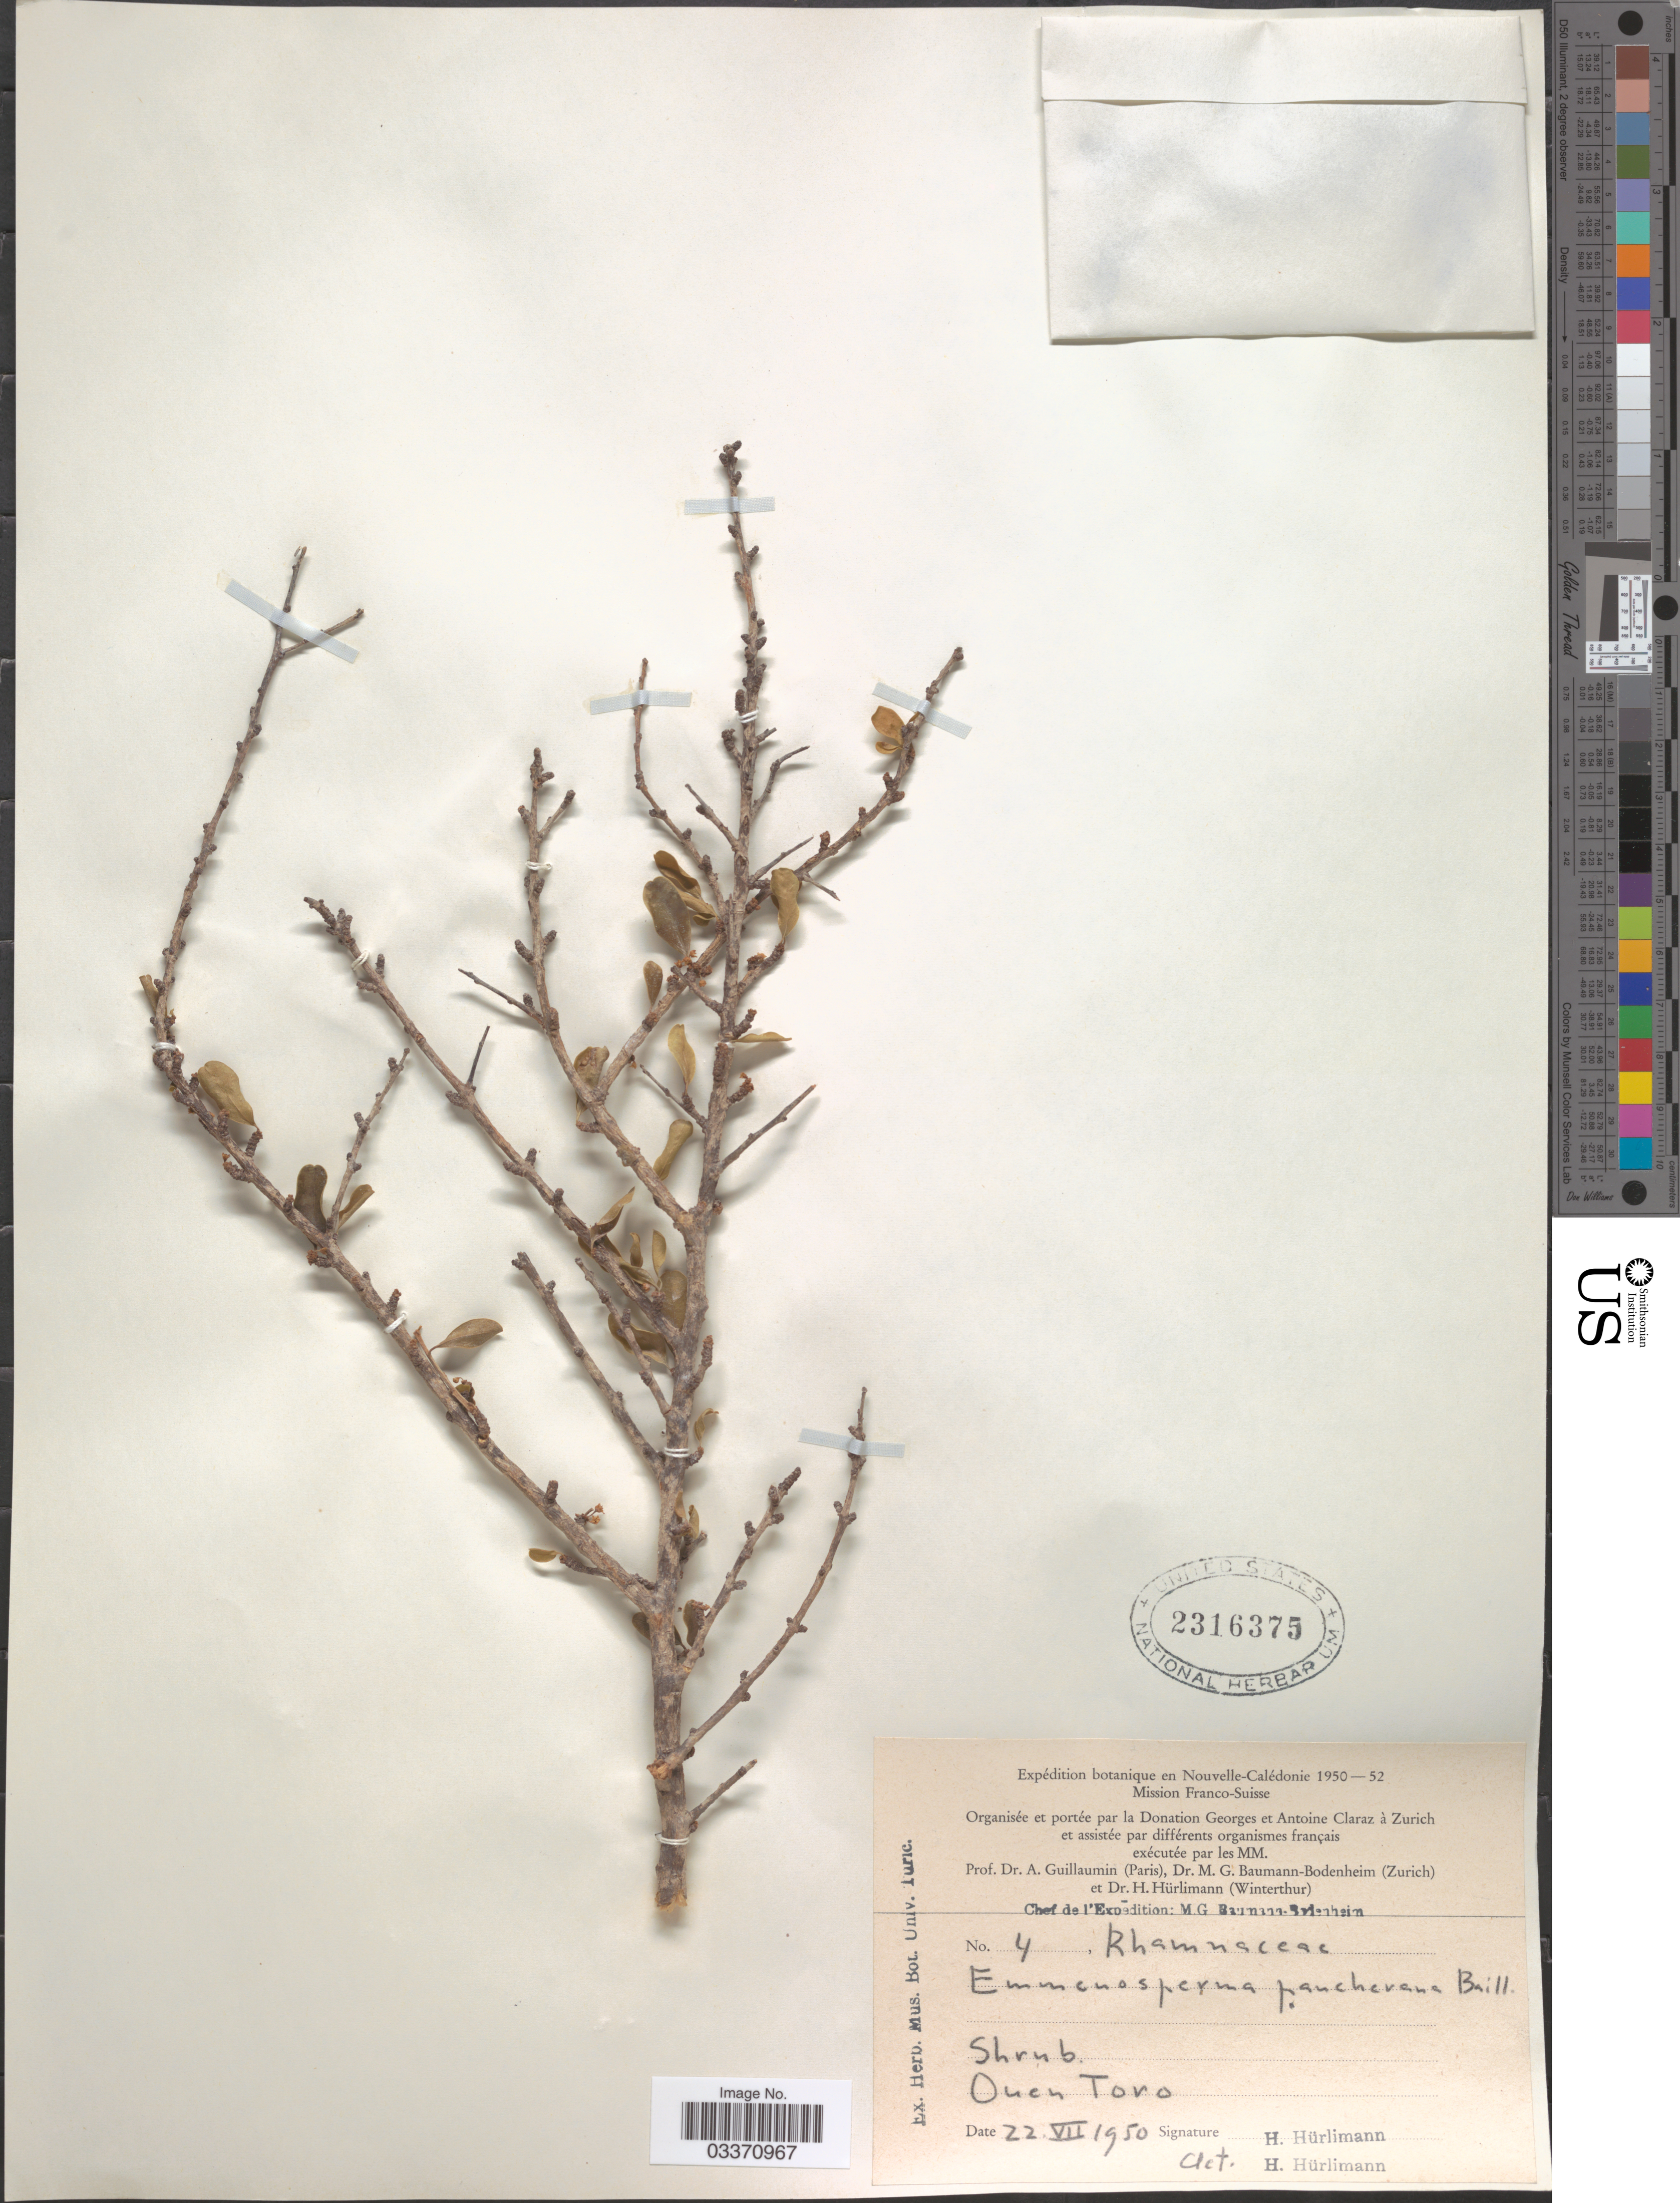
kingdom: Plantae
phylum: Tracheophyta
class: Magnoliopsida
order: Rosales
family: Rhamnaceae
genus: Emmenosperma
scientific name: Emmenosperma pancherianum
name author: Baill.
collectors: H. Hürlimann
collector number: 4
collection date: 1950-07-22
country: New Caledonia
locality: Ouen Toro.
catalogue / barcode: US 2316375